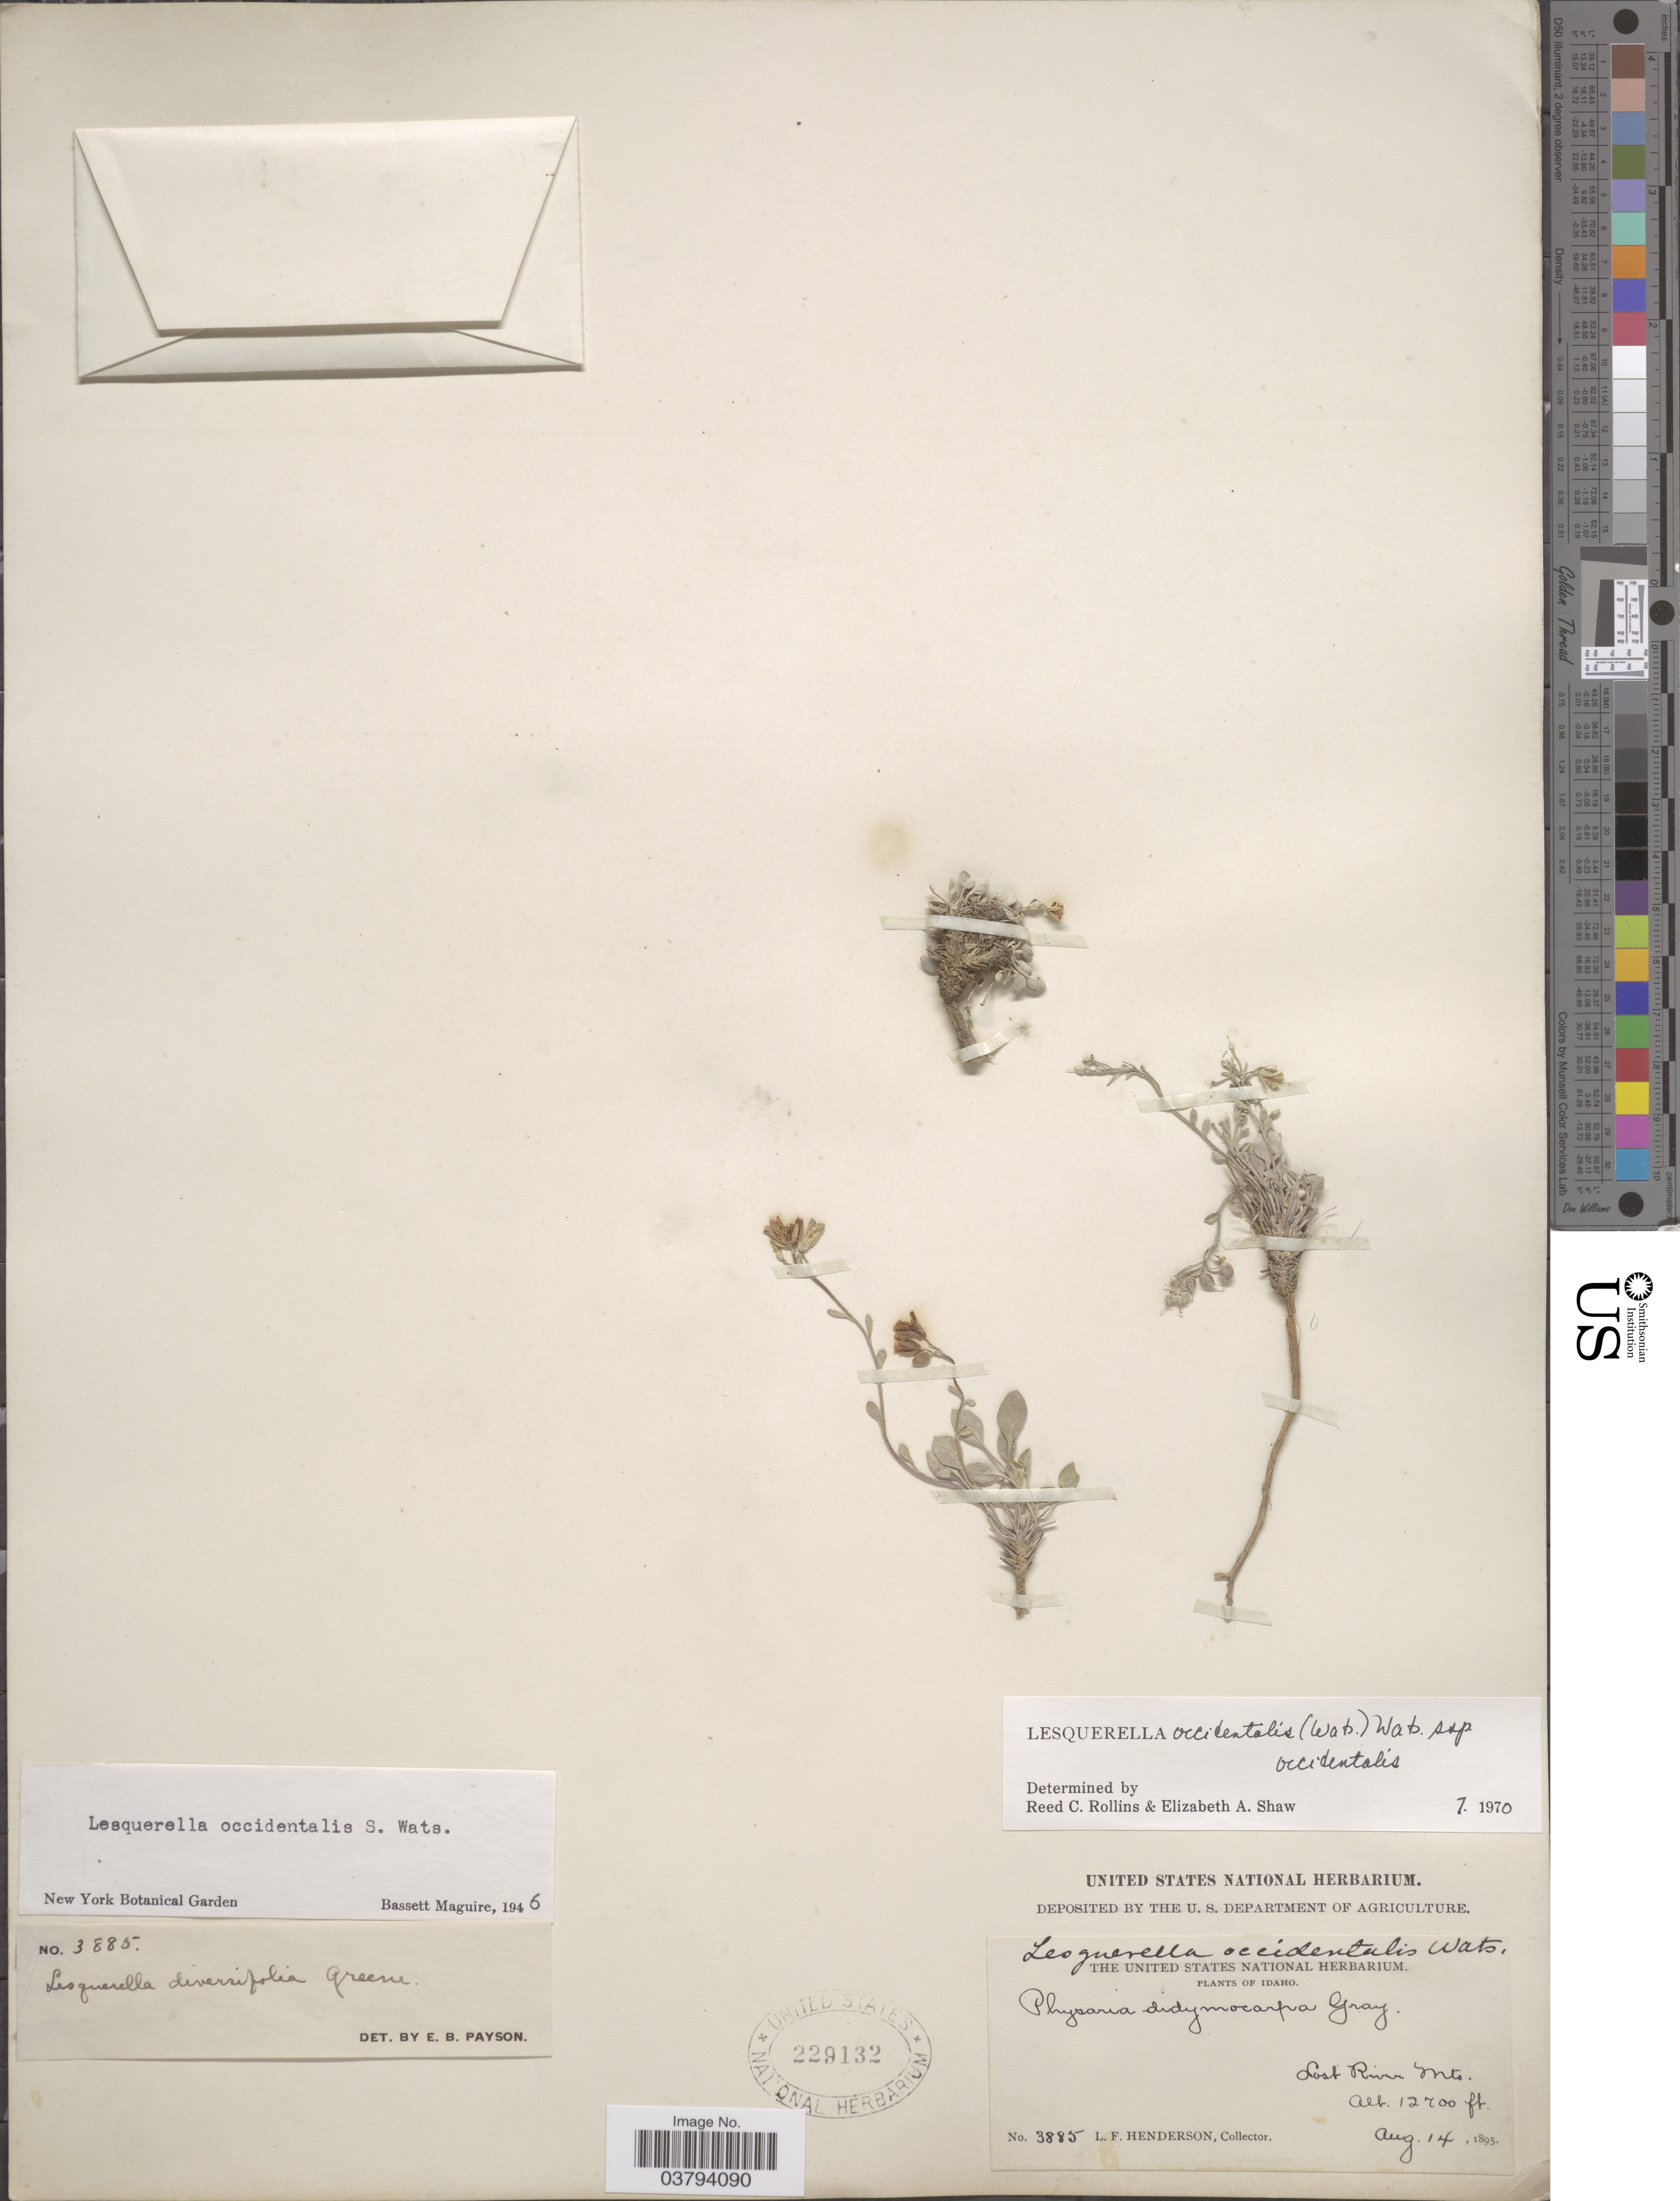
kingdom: Plantae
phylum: Tracheophyta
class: Magnoliopsida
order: Brassicales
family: Brassicaceae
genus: Lesquerella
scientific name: Lesquerella occidentalis var. occidentalis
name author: S. Watson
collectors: L. Henderson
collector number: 3885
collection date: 1895-08-14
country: United States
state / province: Idaho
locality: Lost River Mts.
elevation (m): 3871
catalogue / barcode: US 229132